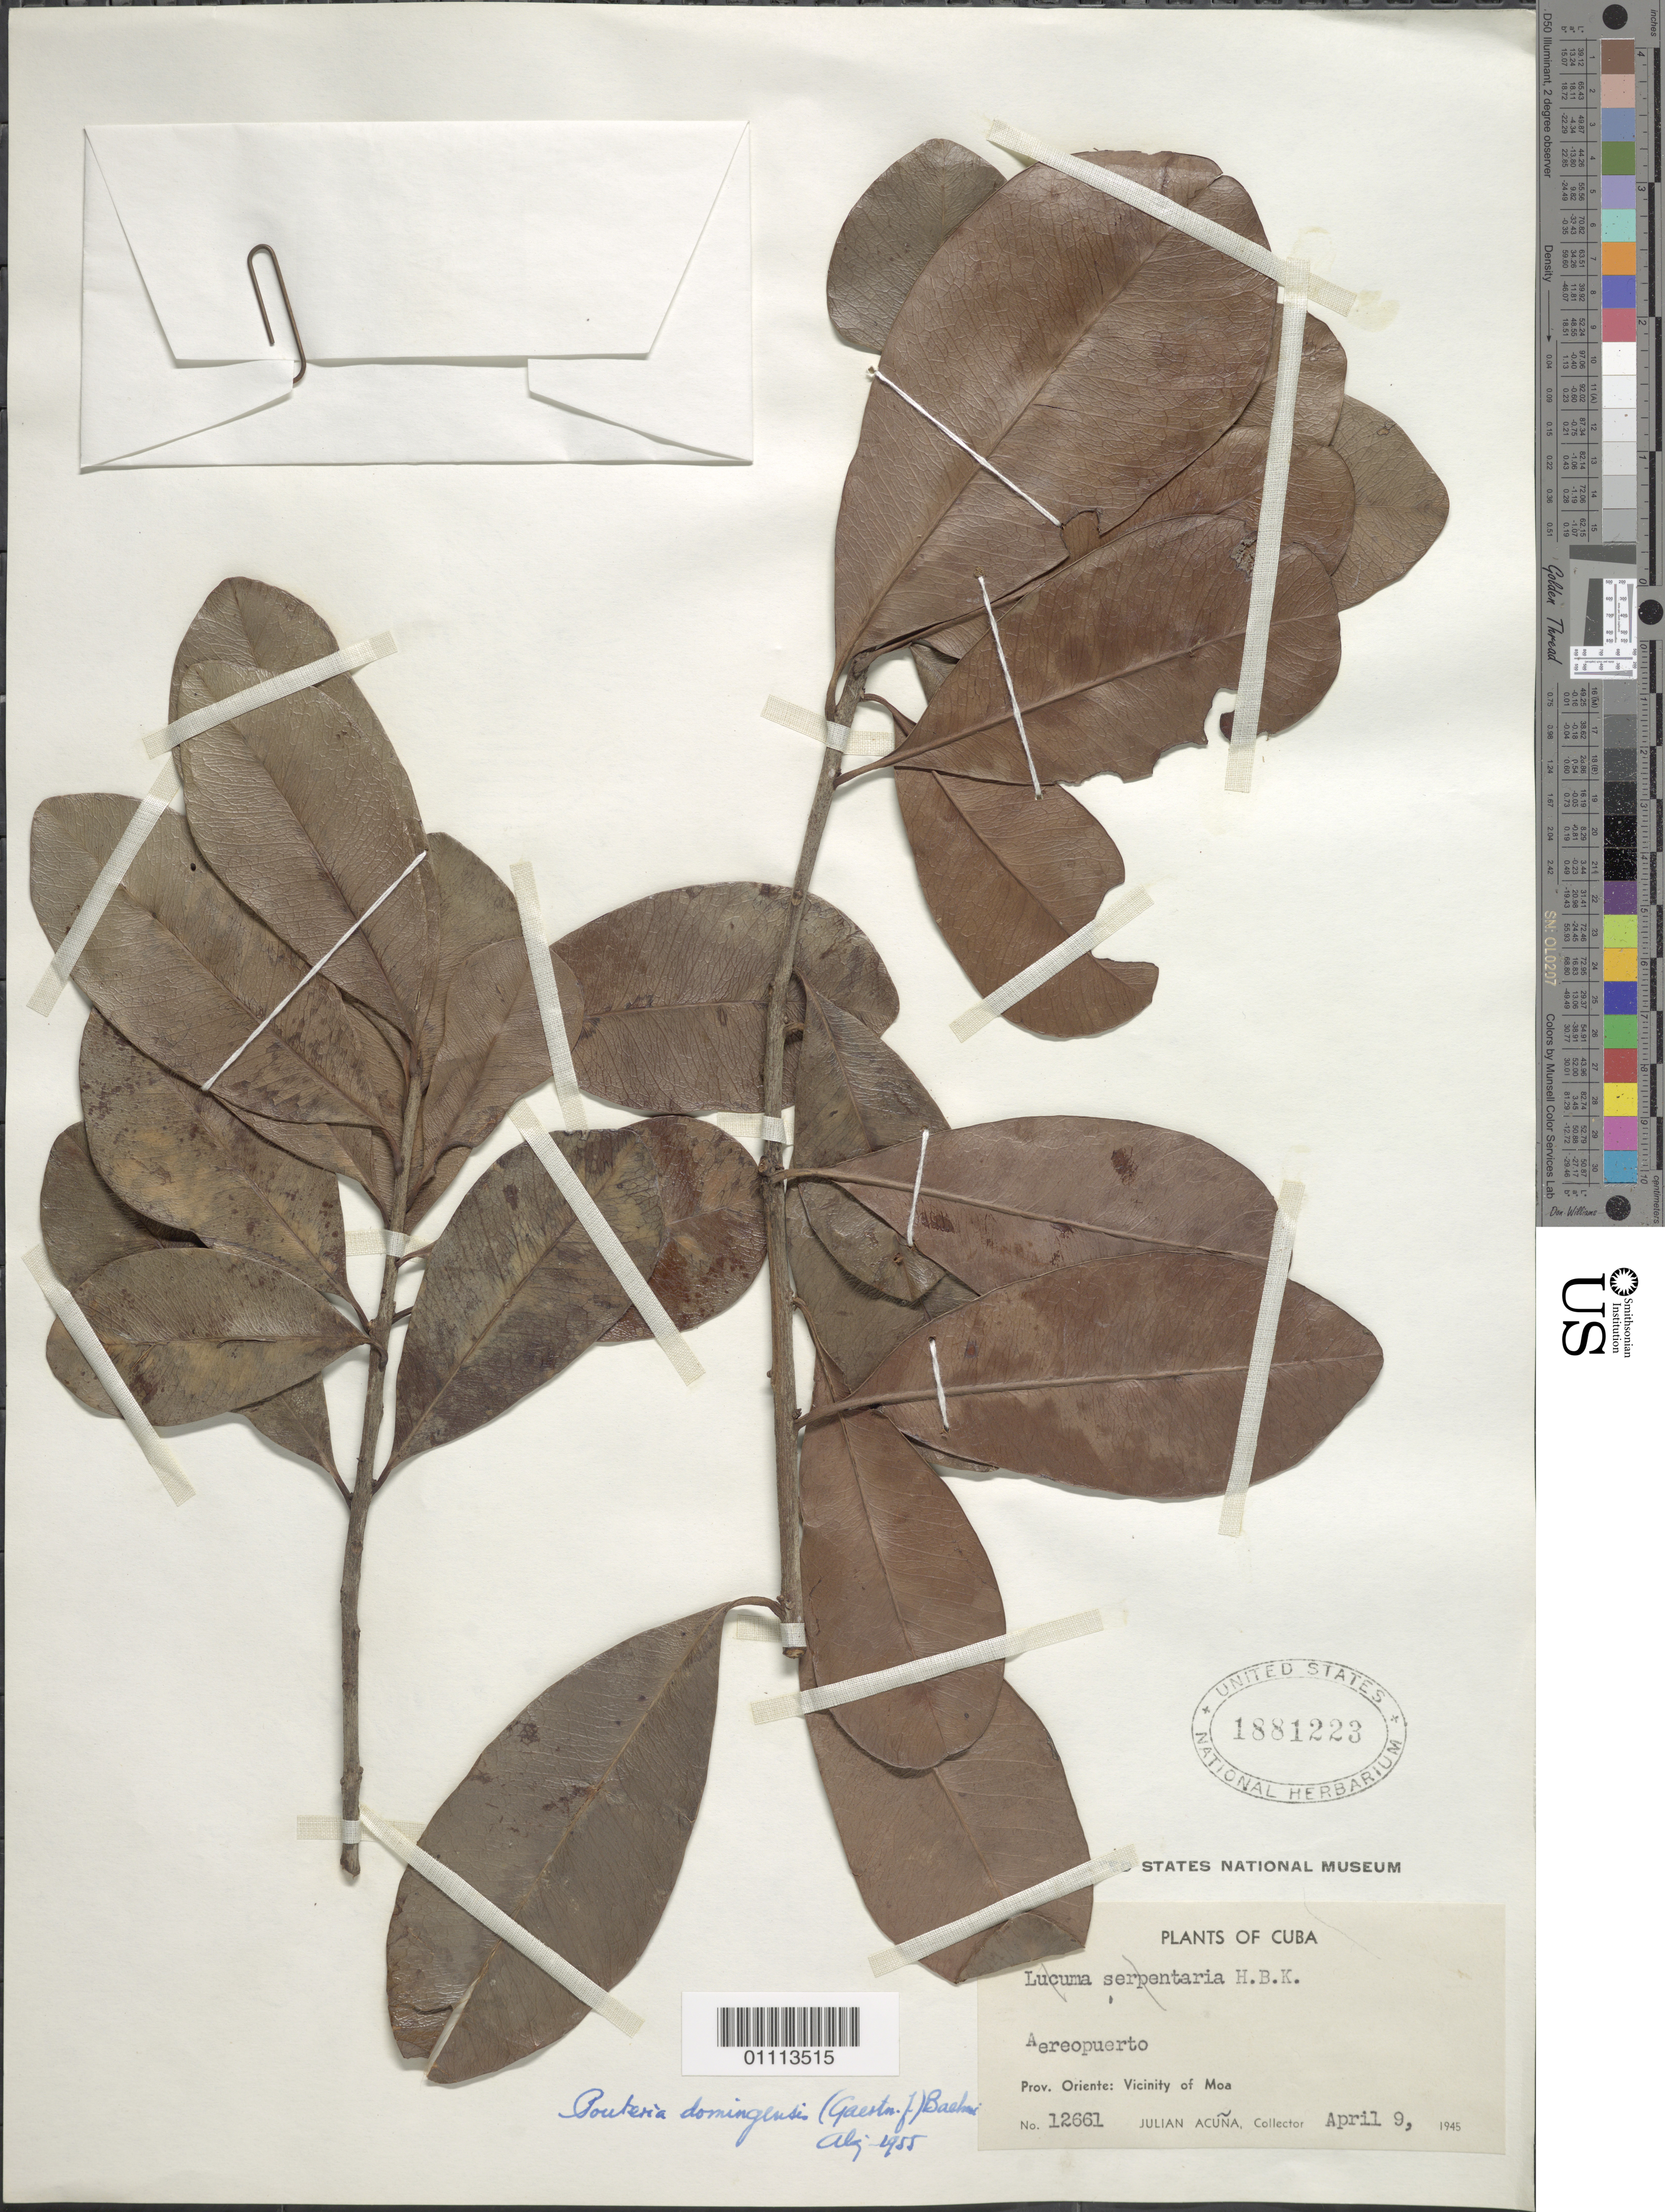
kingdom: Plantae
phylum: Tracheophyta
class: Magnoliopsida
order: Ericales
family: Sapotaceae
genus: Pouteria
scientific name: Pouteria domingensis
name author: (C.F. Gaertn.) Baehni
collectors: J. Acuña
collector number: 12661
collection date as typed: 09 Apr 1945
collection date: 1945-04-09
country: Cuba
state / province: Holguín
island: Cuba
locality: Vicinity of Moa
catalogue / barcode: US 1881223